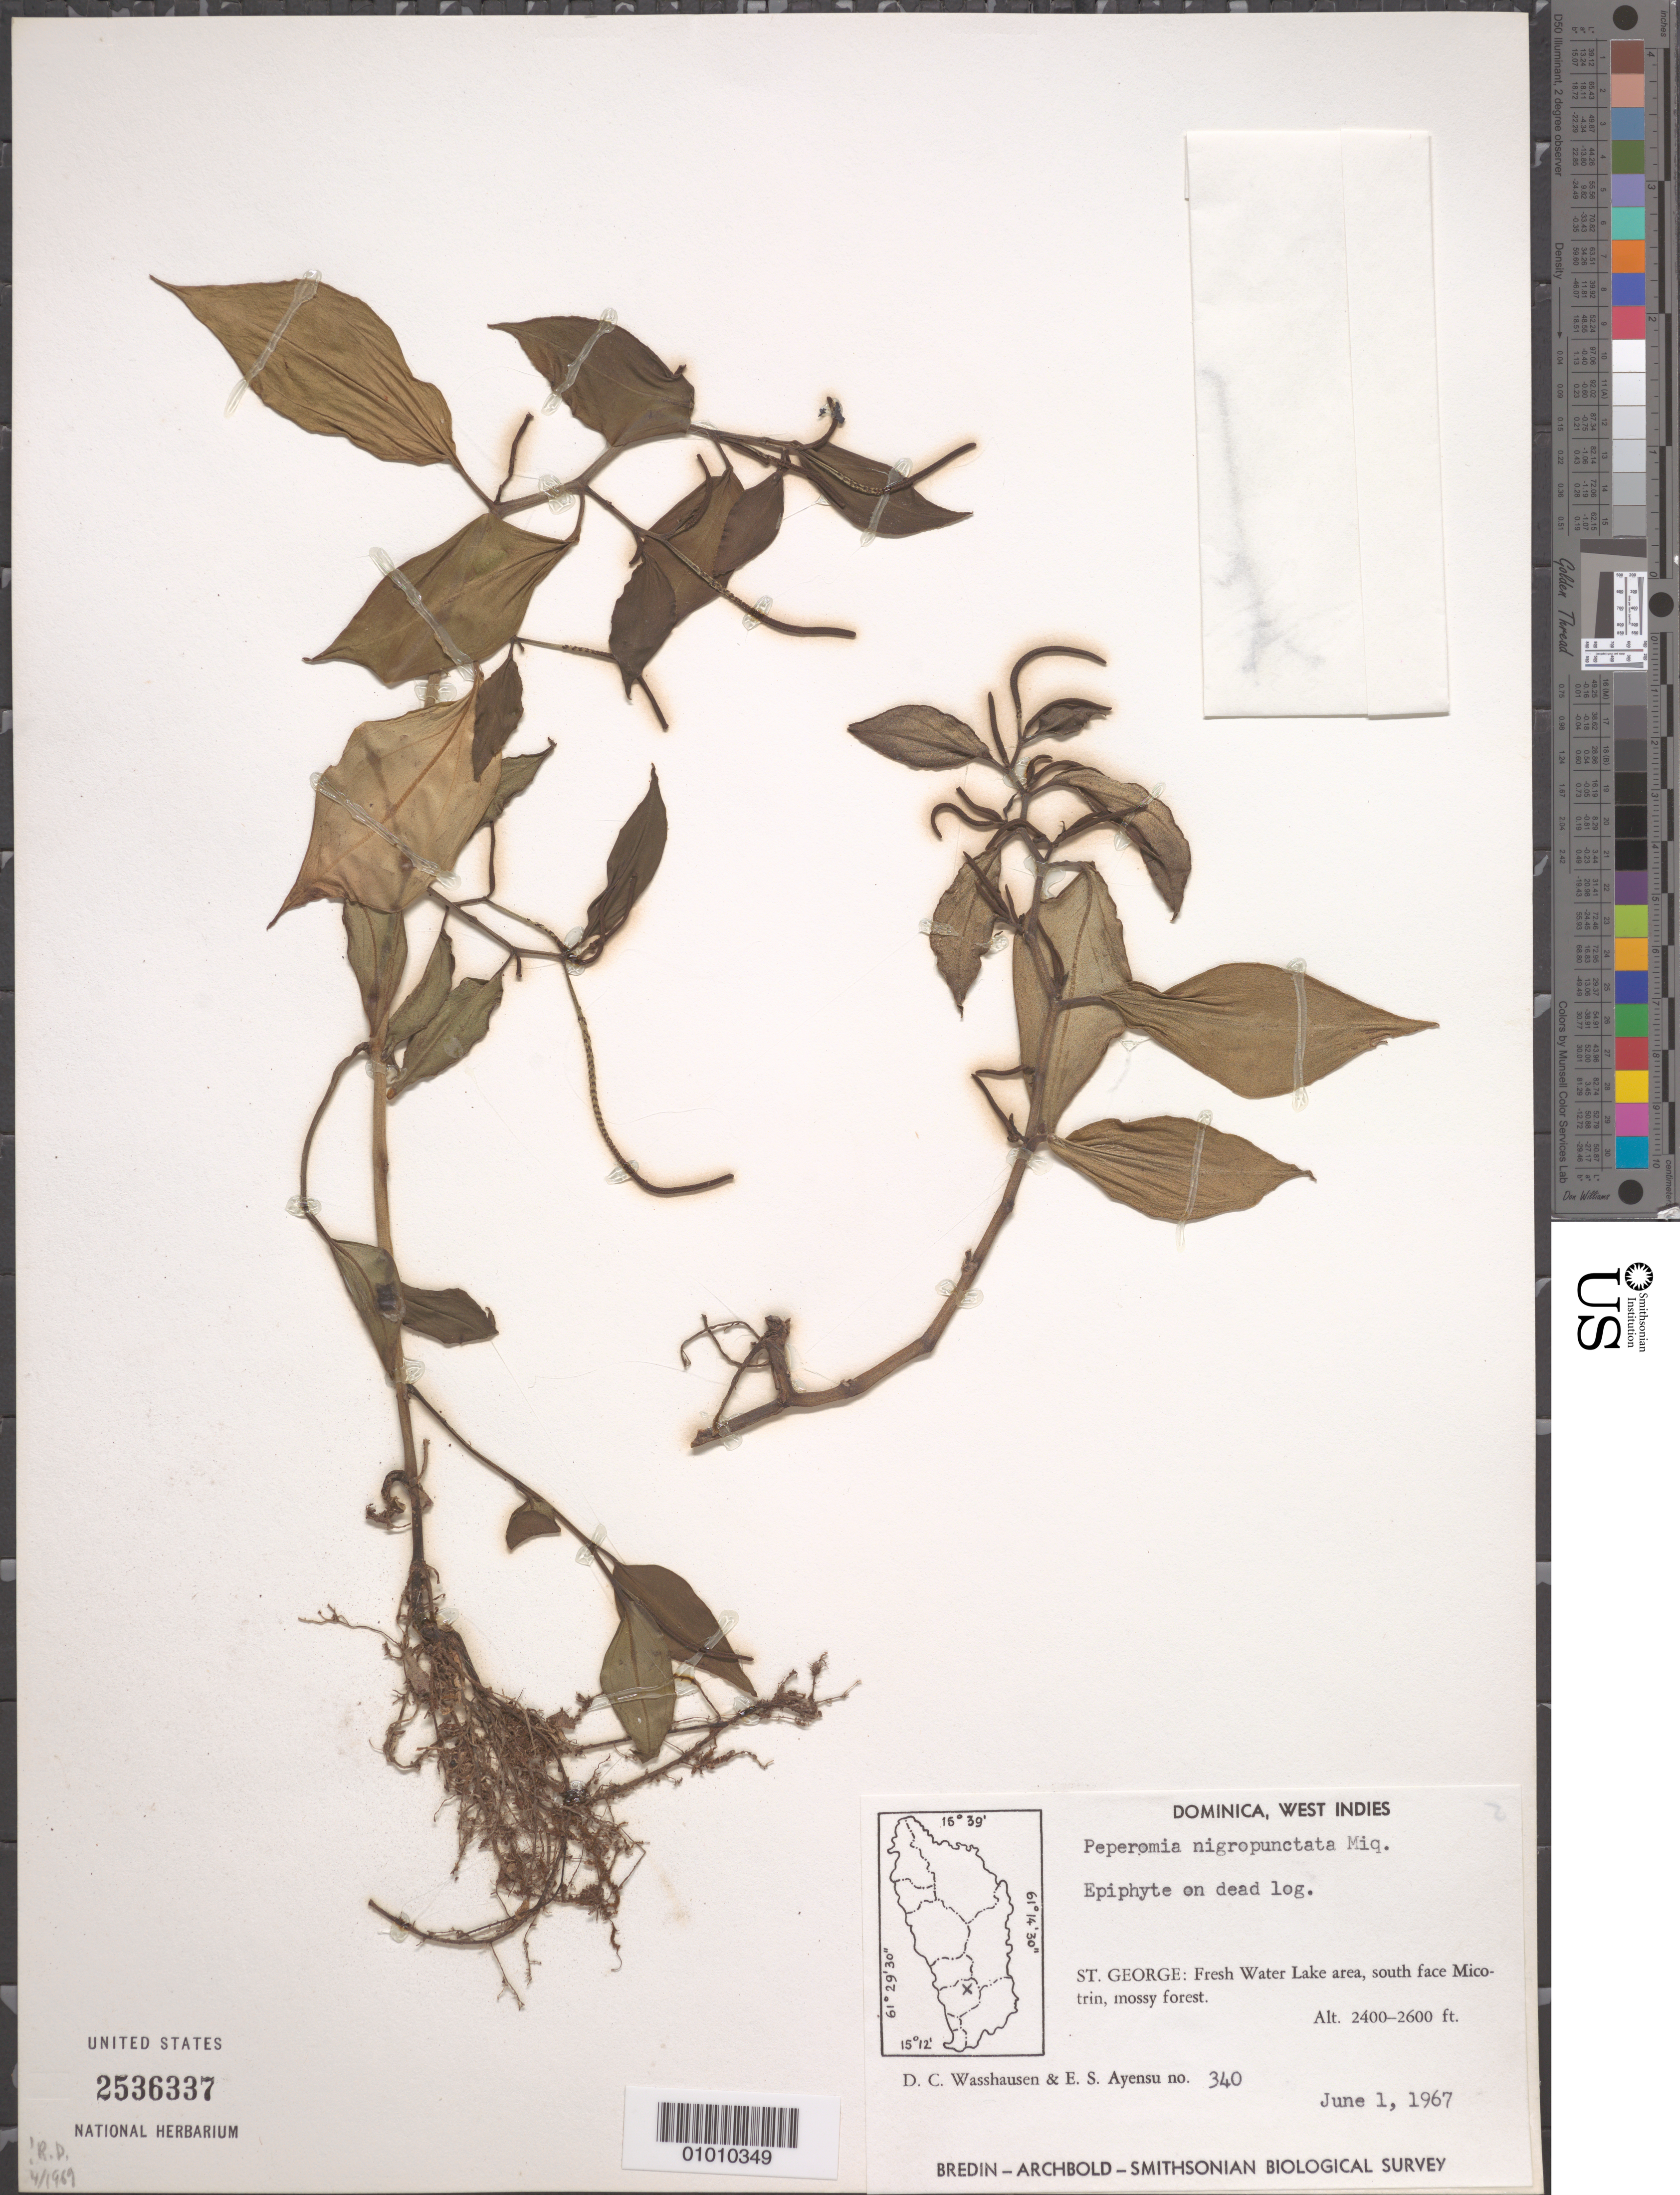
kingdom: Plantae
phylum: Tracheophyta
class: Magnoliopsida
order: Piperales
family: Piperaceae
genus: Peperomia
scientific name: Peperomia nigropunctata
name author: Miq.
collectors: D. C. Wasshausen & E. S. Ayensu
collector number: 340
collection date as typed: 01 Jun 1967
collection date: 1967-06-01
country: Dominica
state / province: St. George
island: Dominica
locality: St. George: Fresh Water Lake area, south face Micotrin, mossy forest.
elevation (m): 732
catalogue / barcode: US 2536337